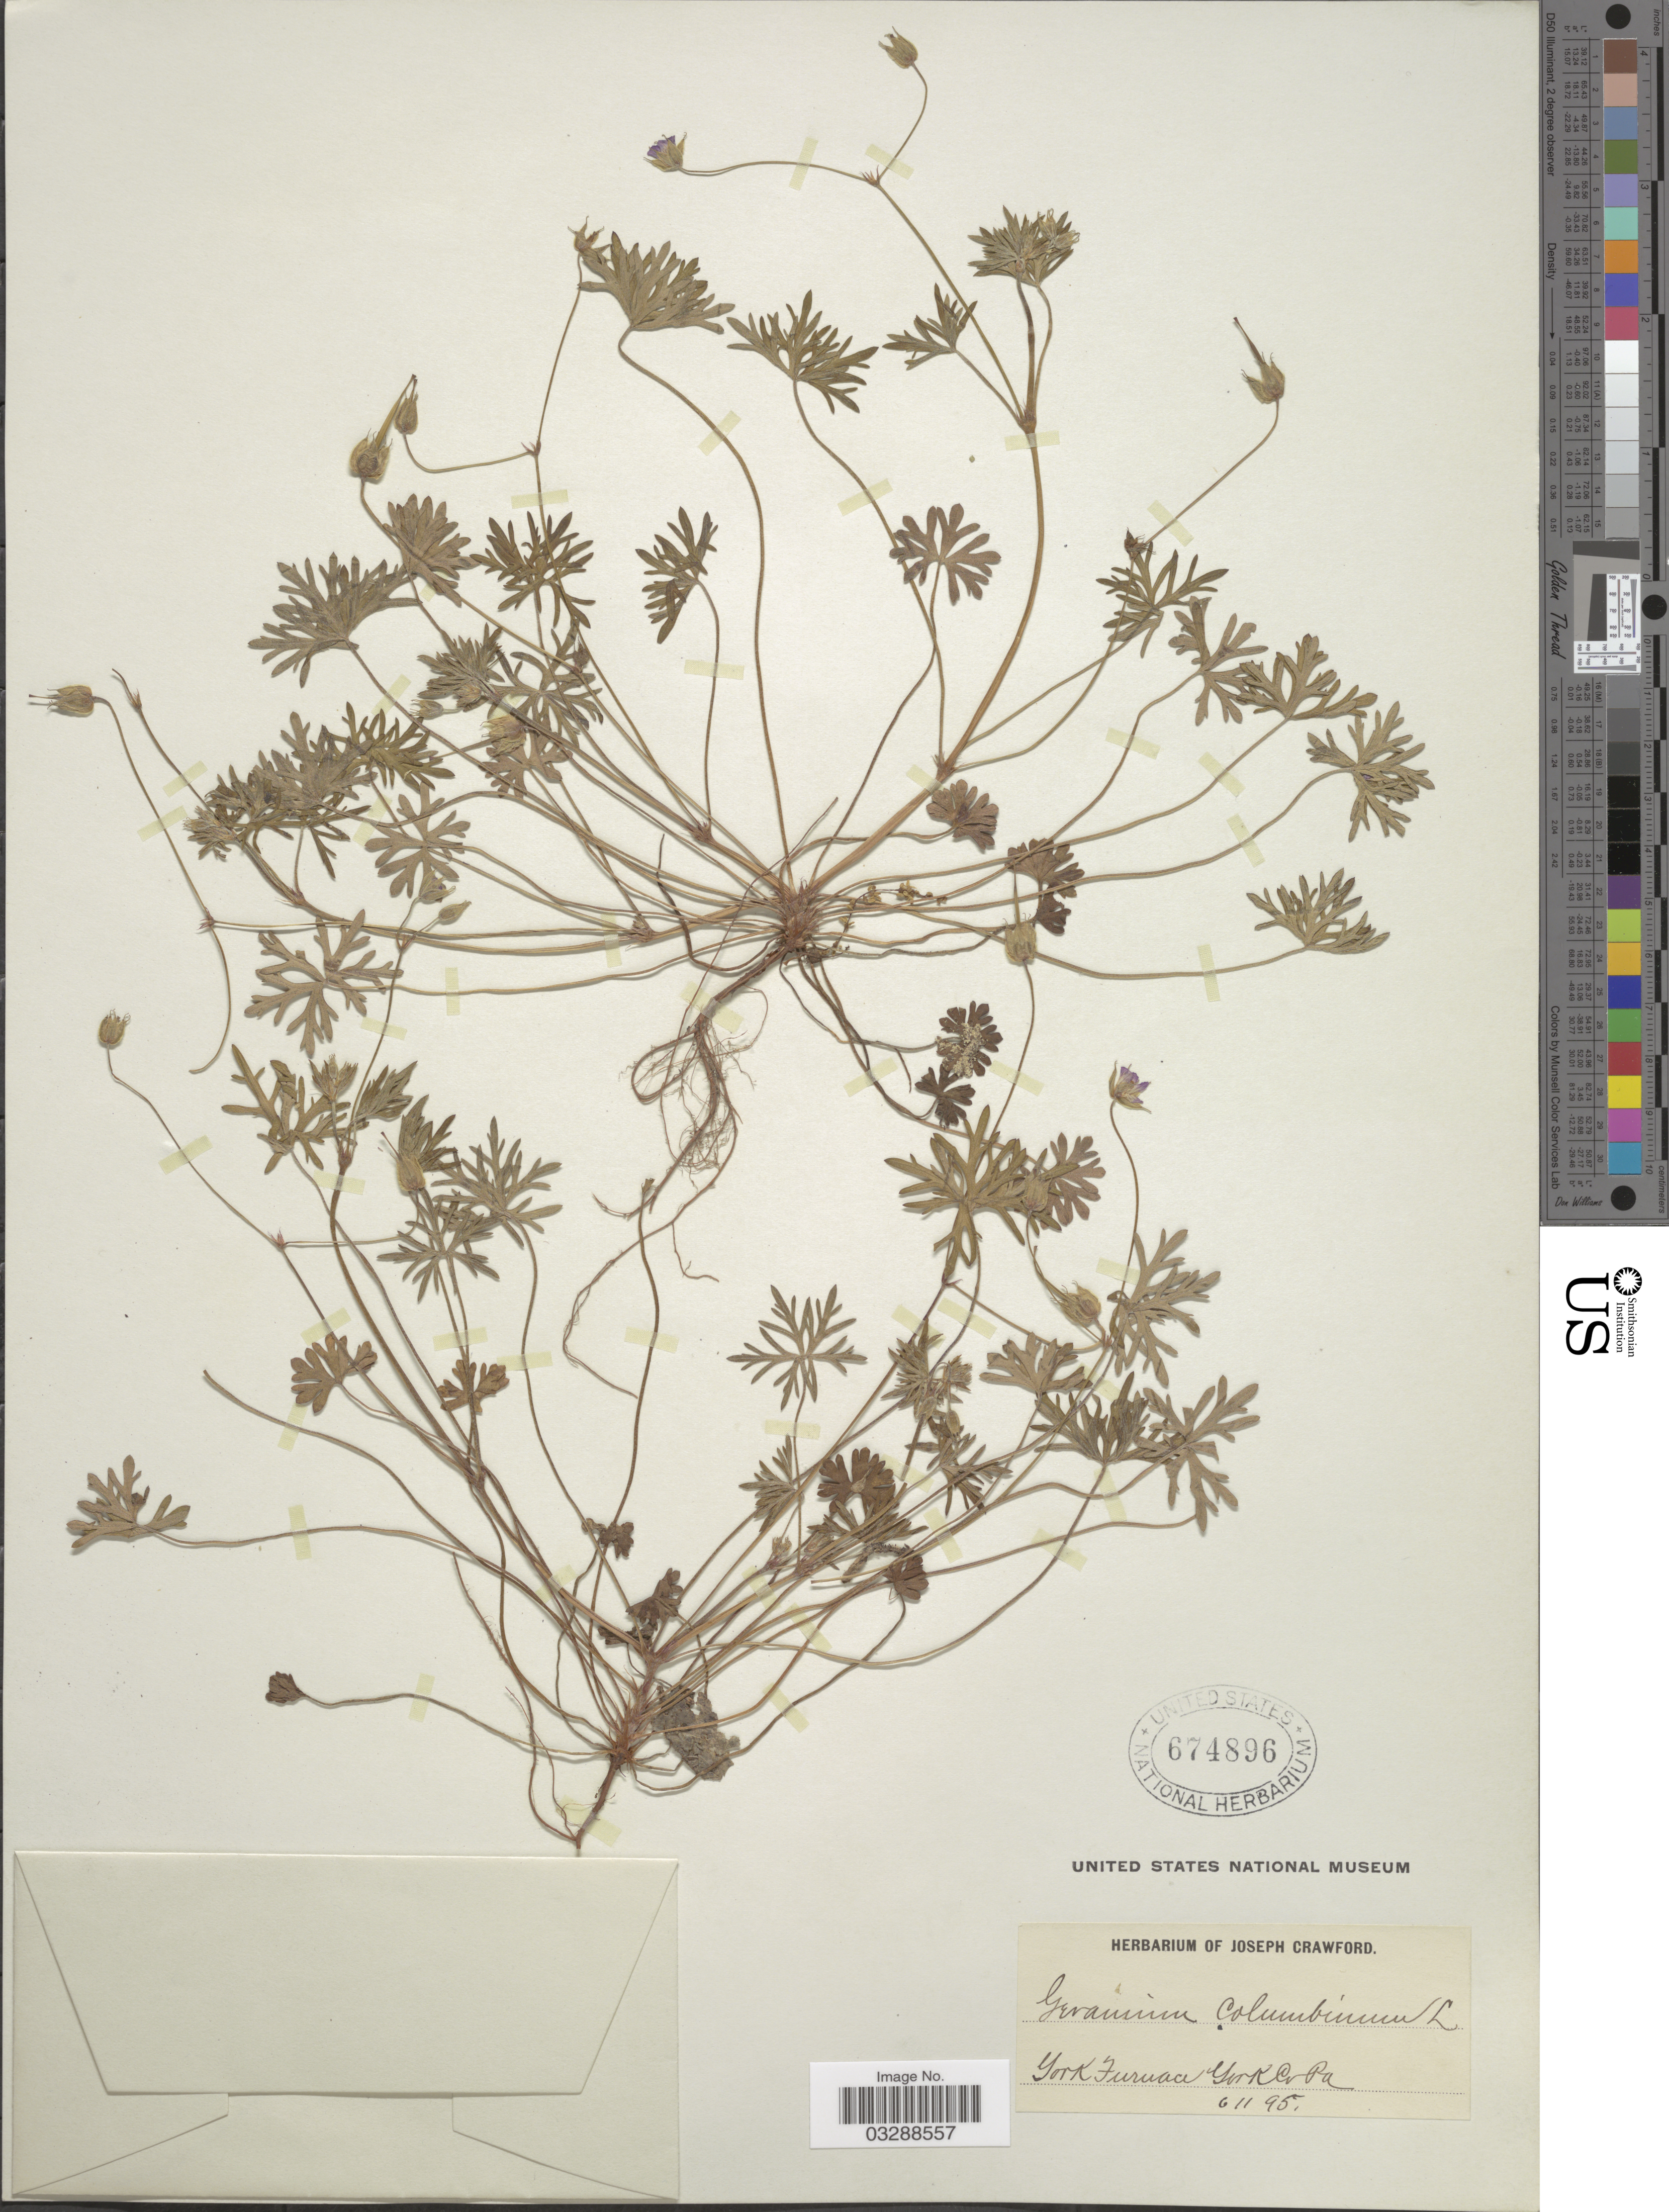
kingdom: Plantae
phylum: Tracheophyta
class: Magnoliopsida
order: Geraniales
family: Geraniaceae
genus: Geranium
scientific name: Geranium columbinum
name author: L.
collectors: ex herb. Joseph Crawford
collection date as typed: Transcribed d/m/y: 11/6/95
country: United States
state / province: Pennsylvania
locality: York Furnace, York Co.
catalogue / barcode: US 674896